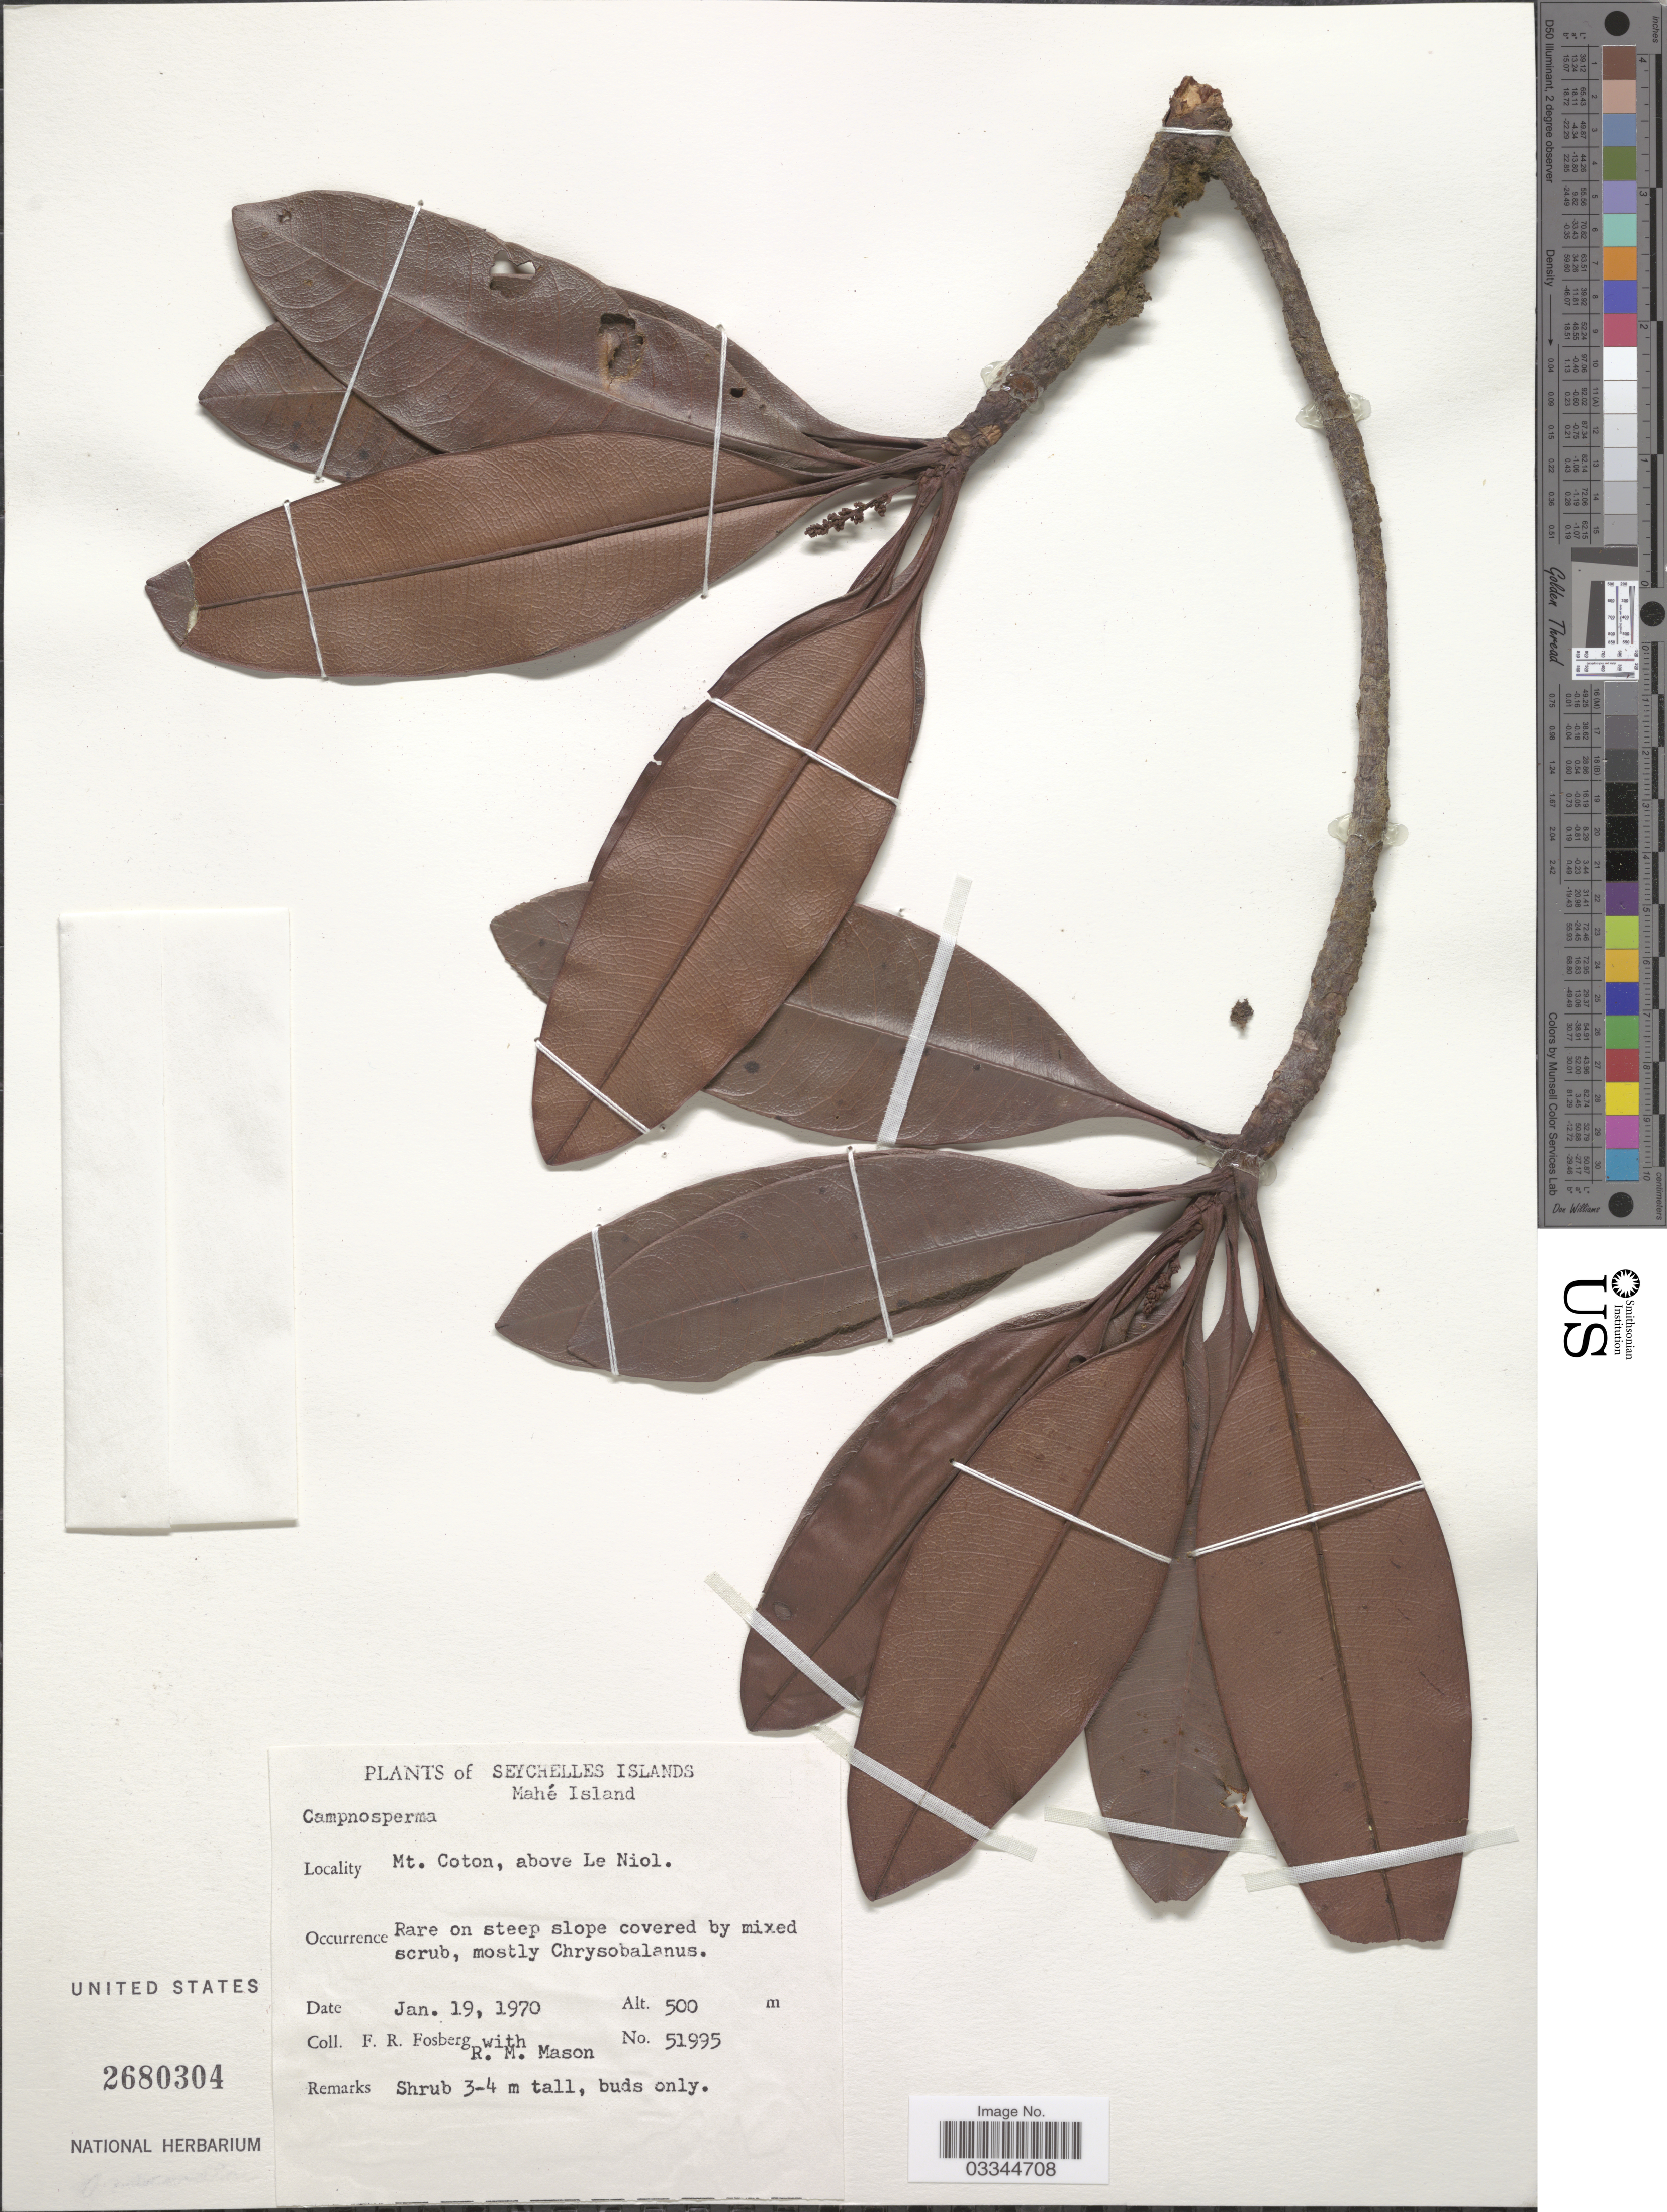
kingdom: Plantae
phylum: Tracheophyta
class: Magnoliopsida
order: Sapindales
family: Anacardiaceae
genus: Campnosperma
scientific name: Campnosperma sp.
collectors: F. R. Fosberg & R. Mason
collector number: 51995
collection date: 1970-01-19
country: Seychelles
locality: Seychelles Islands, Mahé Island, Mt. Coton, above Le Niol.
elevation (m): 500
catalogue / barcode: US 2680304